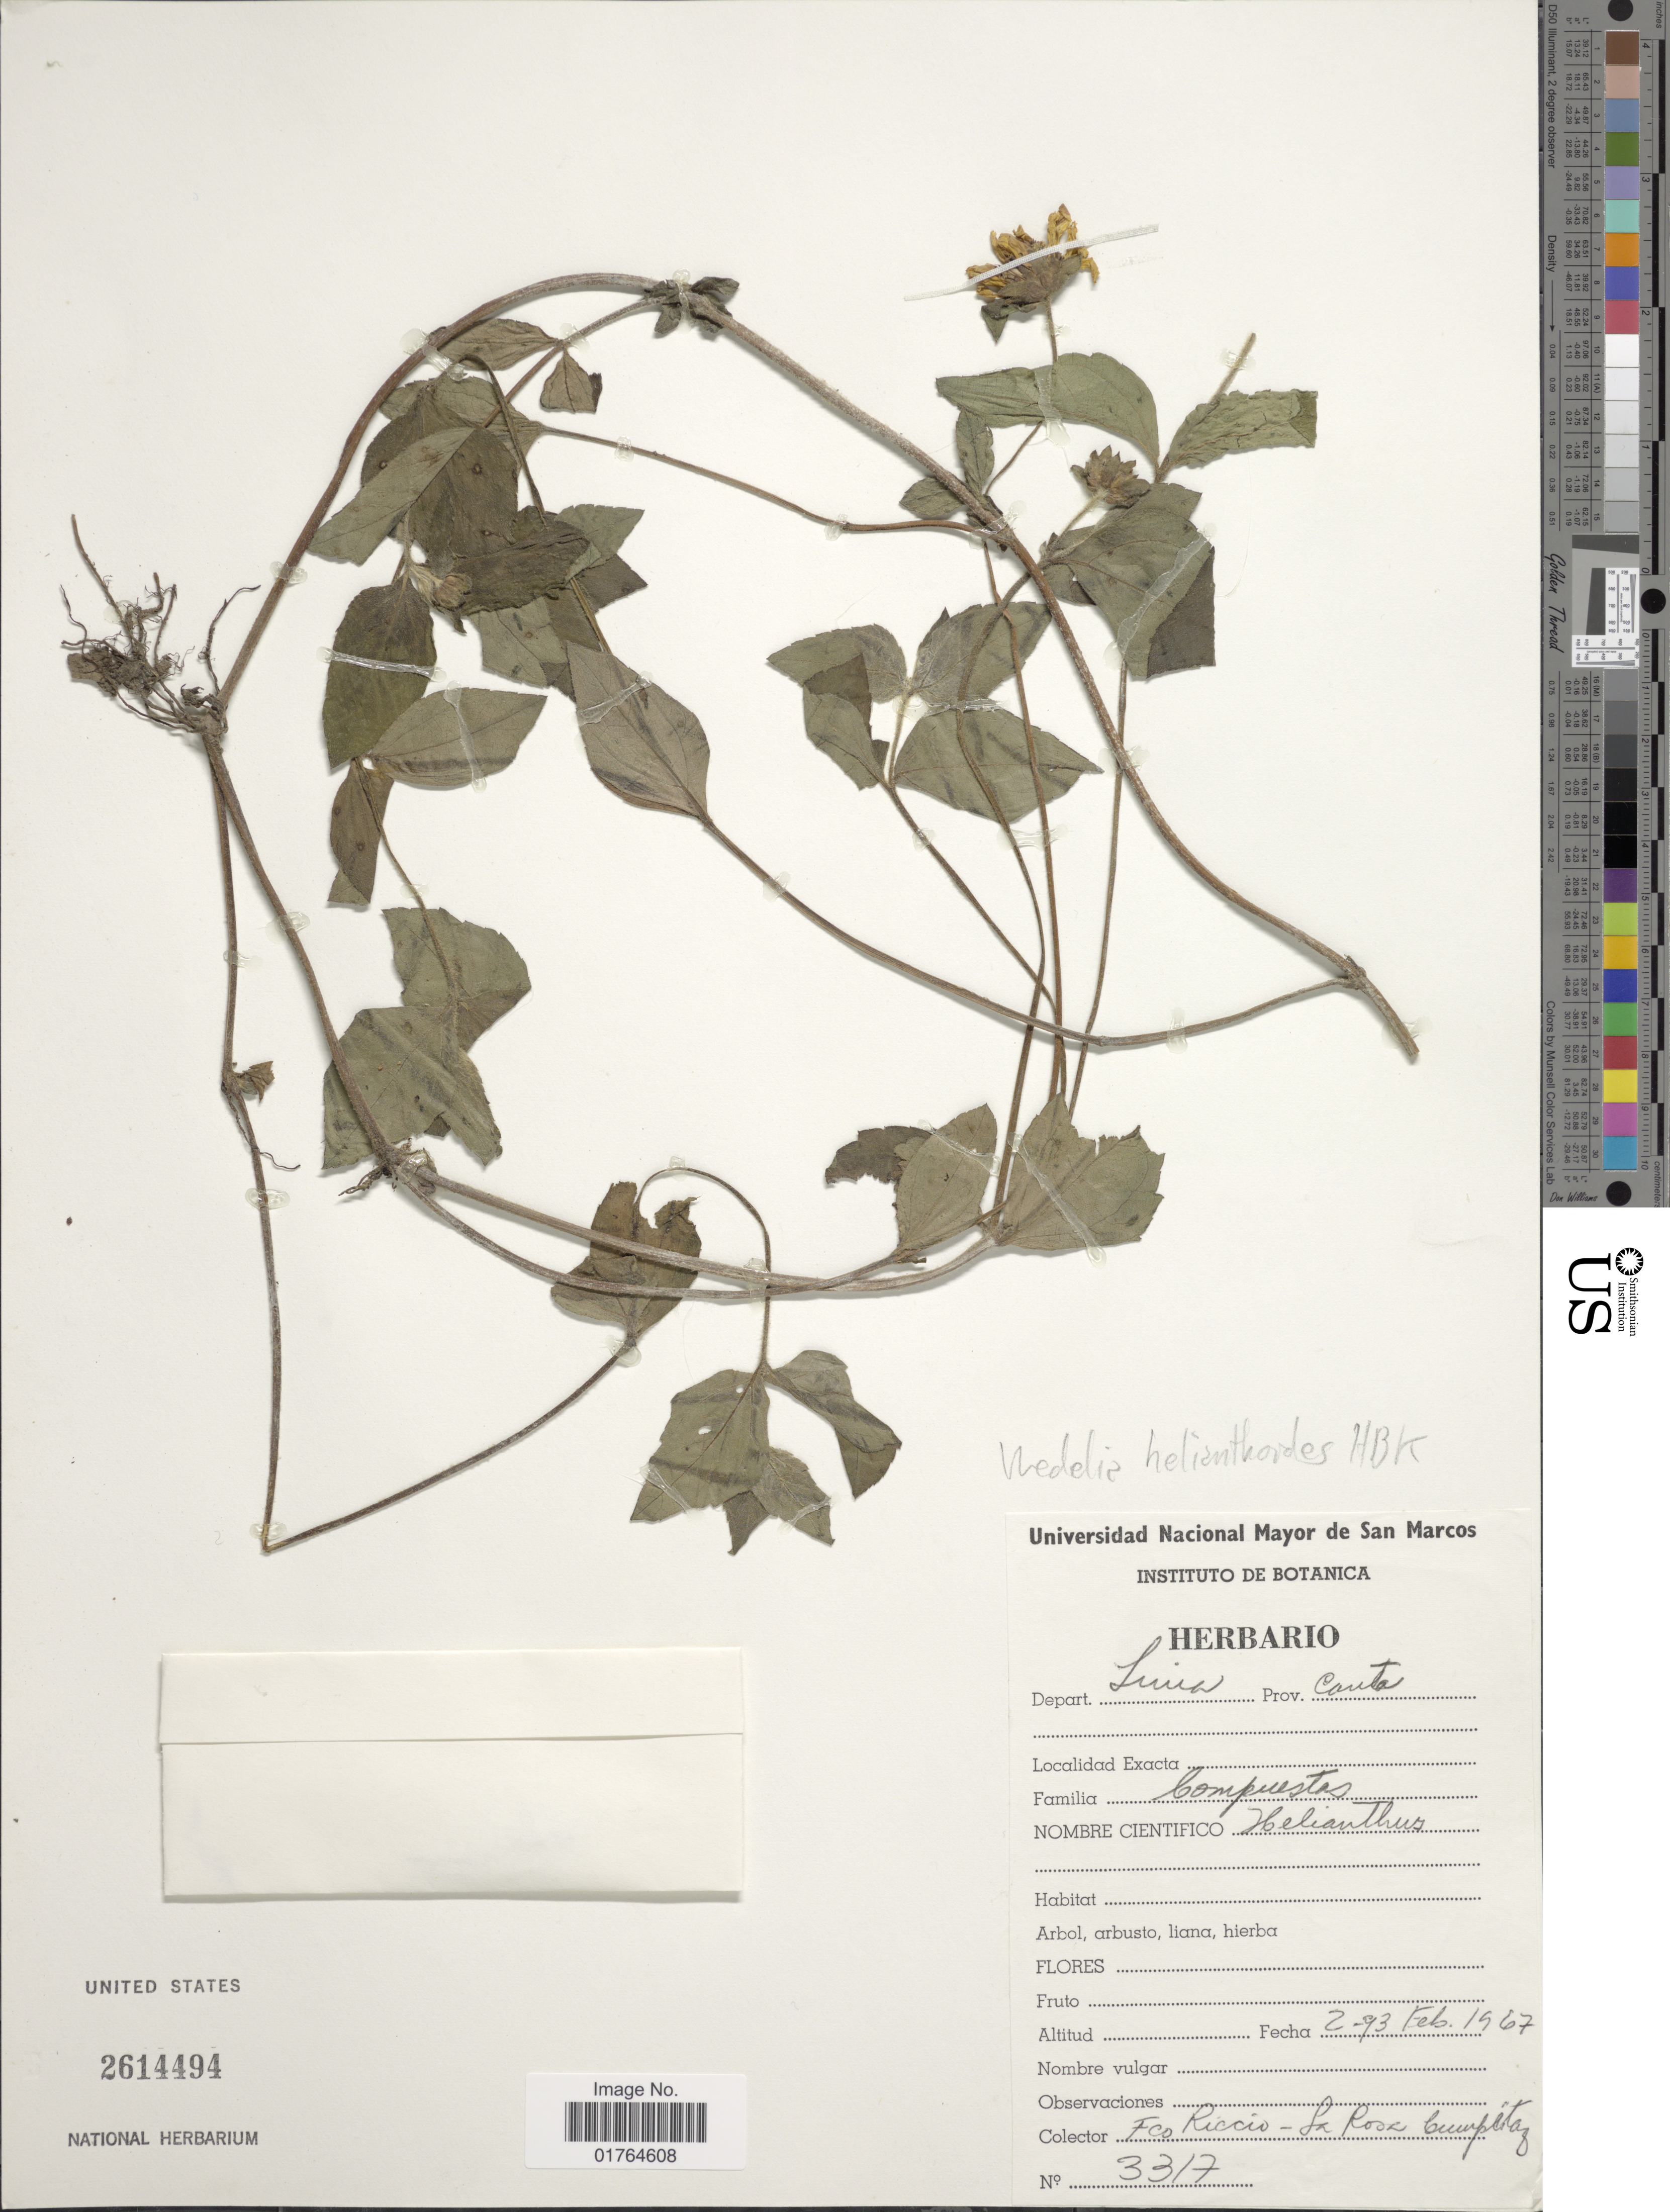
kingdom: Plantae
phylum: Tracheophyta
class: Magnoliopsida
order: Asterales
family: Asteraceae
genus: Wedelia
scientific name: Wedelia helianthoides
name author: Kunth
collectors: F. Riccio & Chumpitáz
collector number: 3317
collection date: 1967-02-02/1967-02-13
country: Peru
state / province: Lima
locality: Prov. Canta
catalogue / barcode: US 2614494